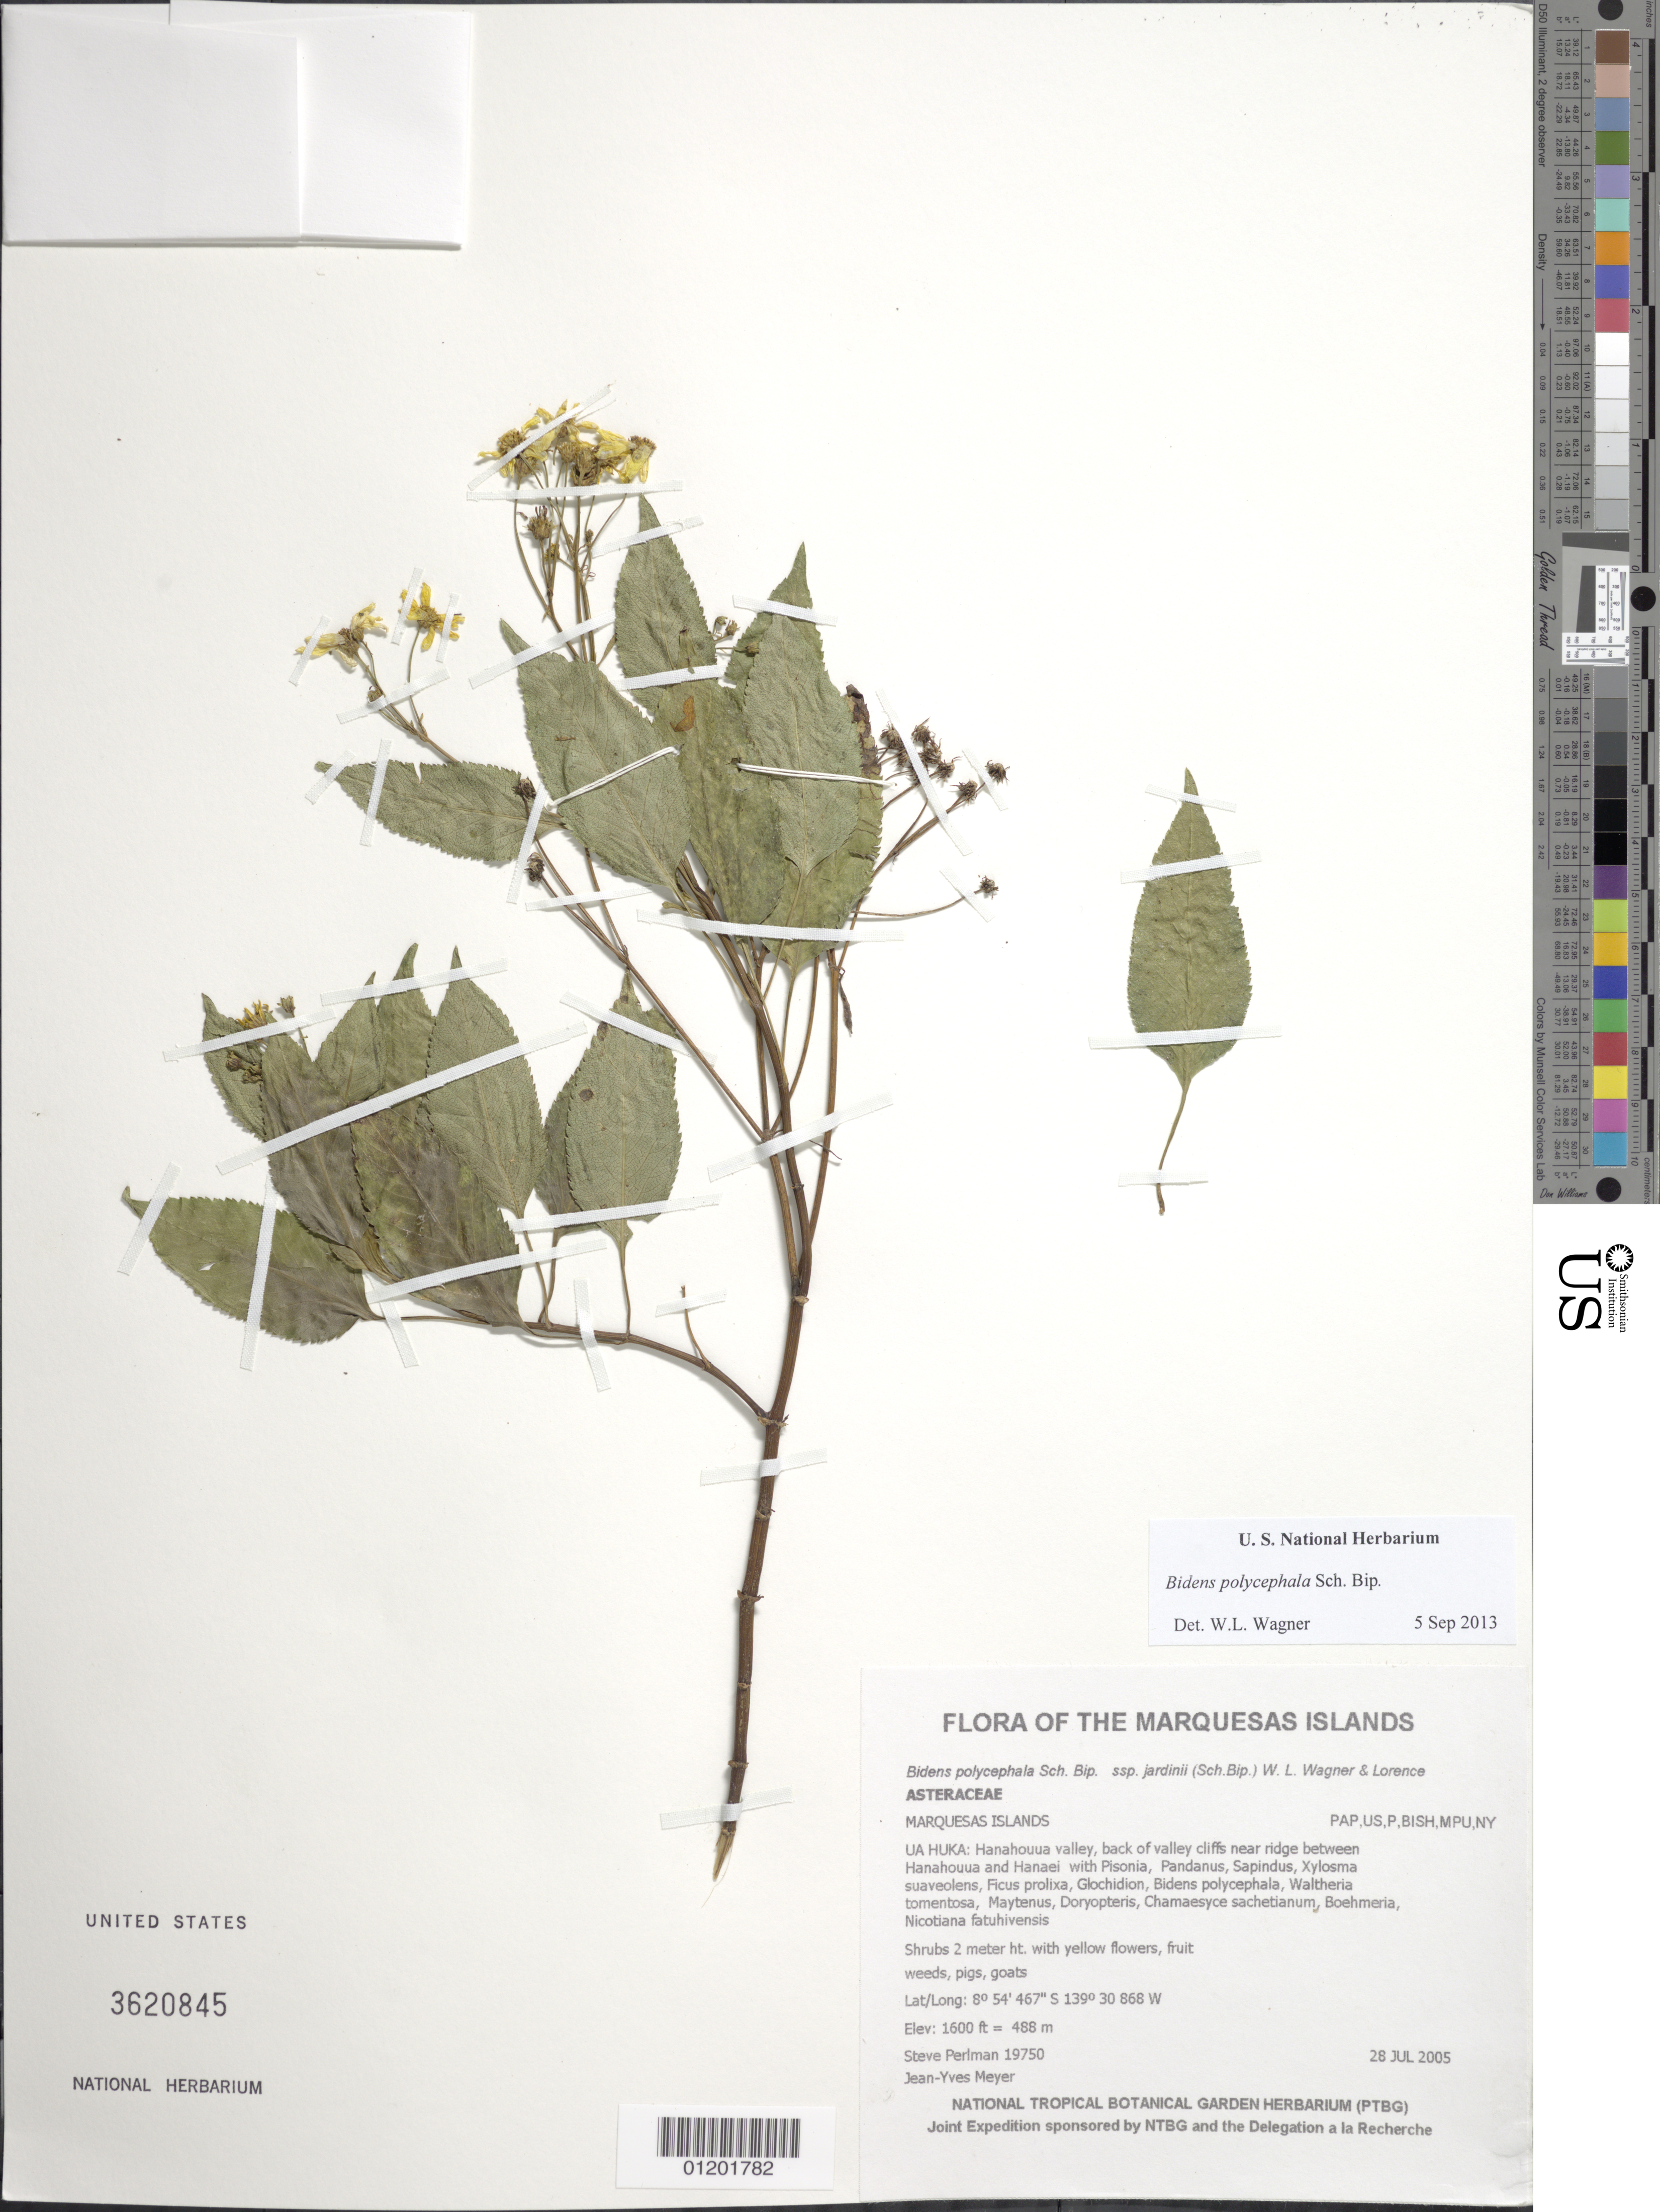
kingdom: Plantae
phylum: Tracheophyta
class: Magnoliopsida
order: Asterales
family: Asteraceae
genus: Bidens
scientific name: Bidens polycephala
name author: Sch. Bip.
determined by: Wagner, W. L., (BOT), Smithsonian Institution - National Museum of Natural History (UNITED STATES)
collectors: S. P. Perlman & J.-Y. Meyer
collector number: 19750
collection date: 2005-07-28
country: French Polynesia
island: Ua Huka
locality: Hanahouua Valley, back of valley, cliffs near ridge between Hanahouua and Hanaei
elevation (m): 488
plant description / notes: Weeds, pigs, goats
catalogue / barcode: US 3620845